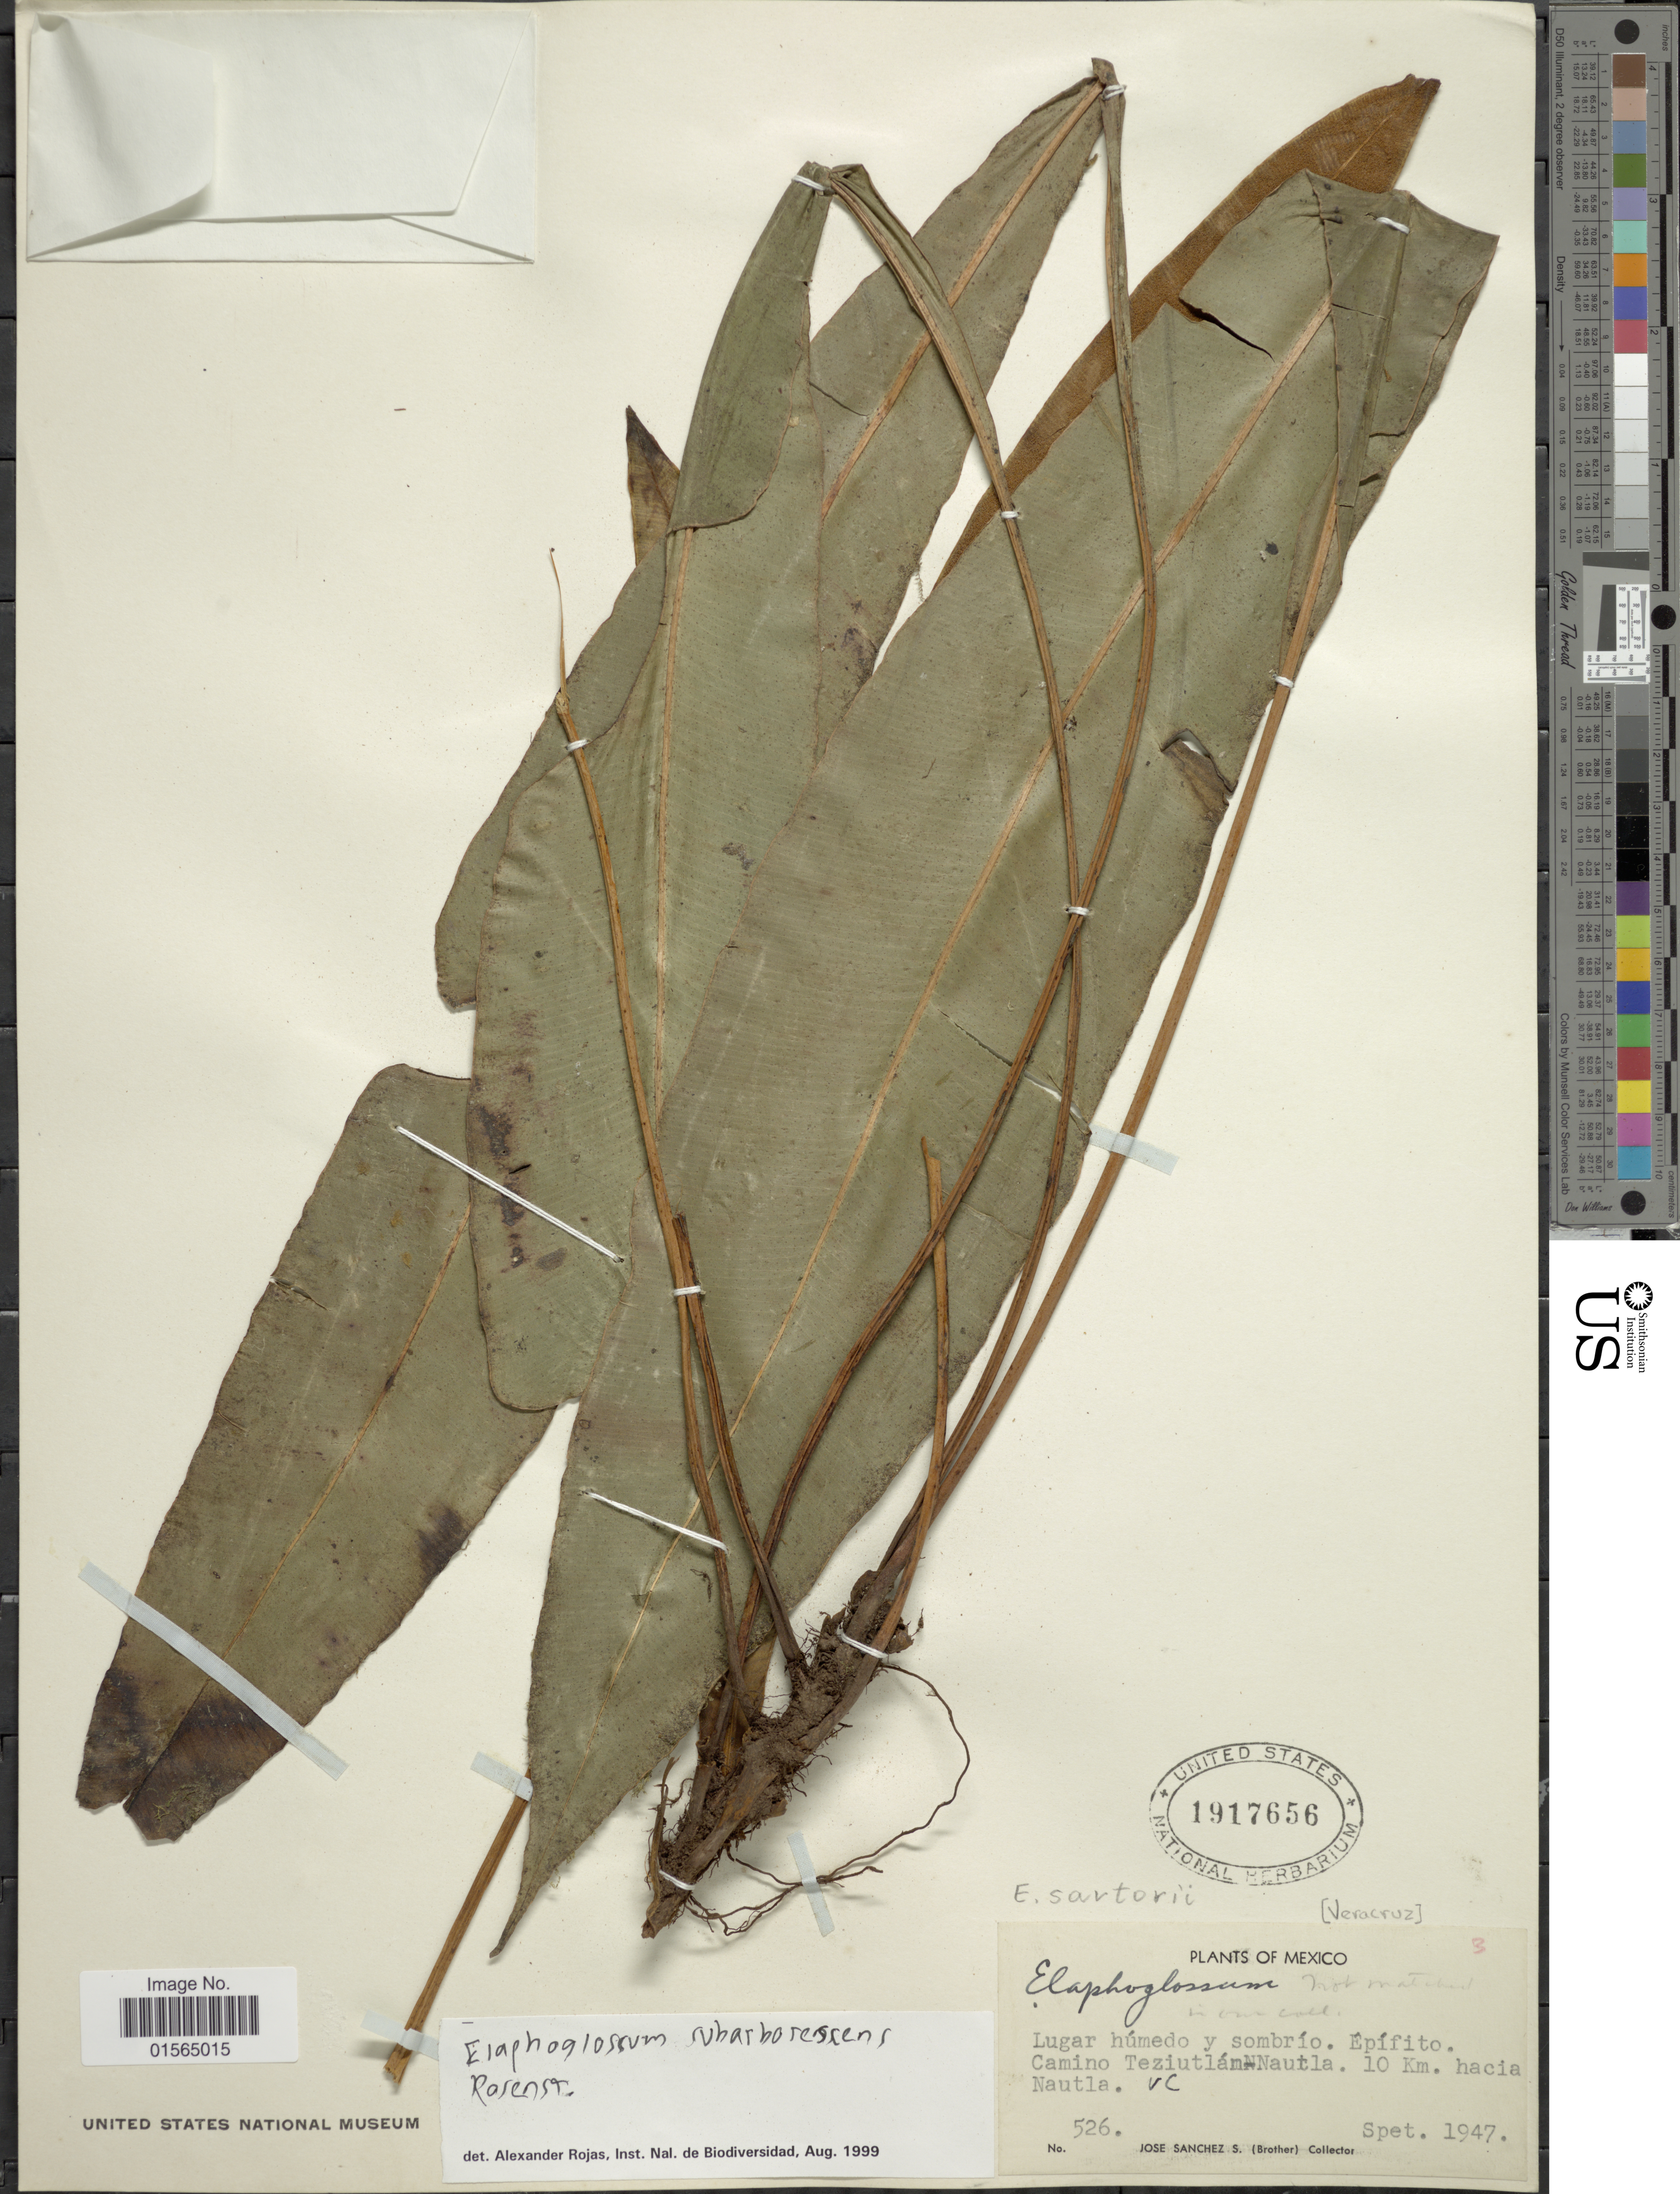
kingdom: Plantae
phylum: Tracheophyta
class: Polypodiopsida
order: Polypodiales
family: Dryopteridaceae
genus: Elaphoglossum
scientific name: Elaphoglossum sartorii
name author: (Liebm.) Mickel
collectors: J. Sanchez S.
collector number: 526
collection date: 1947-09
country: Mexico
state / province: Veracruz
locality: Lugar humedo y sombrio. Epifitio Camino Teziutlam- Nautla. 10 km. hacia Nautla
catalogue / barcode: US 1917656